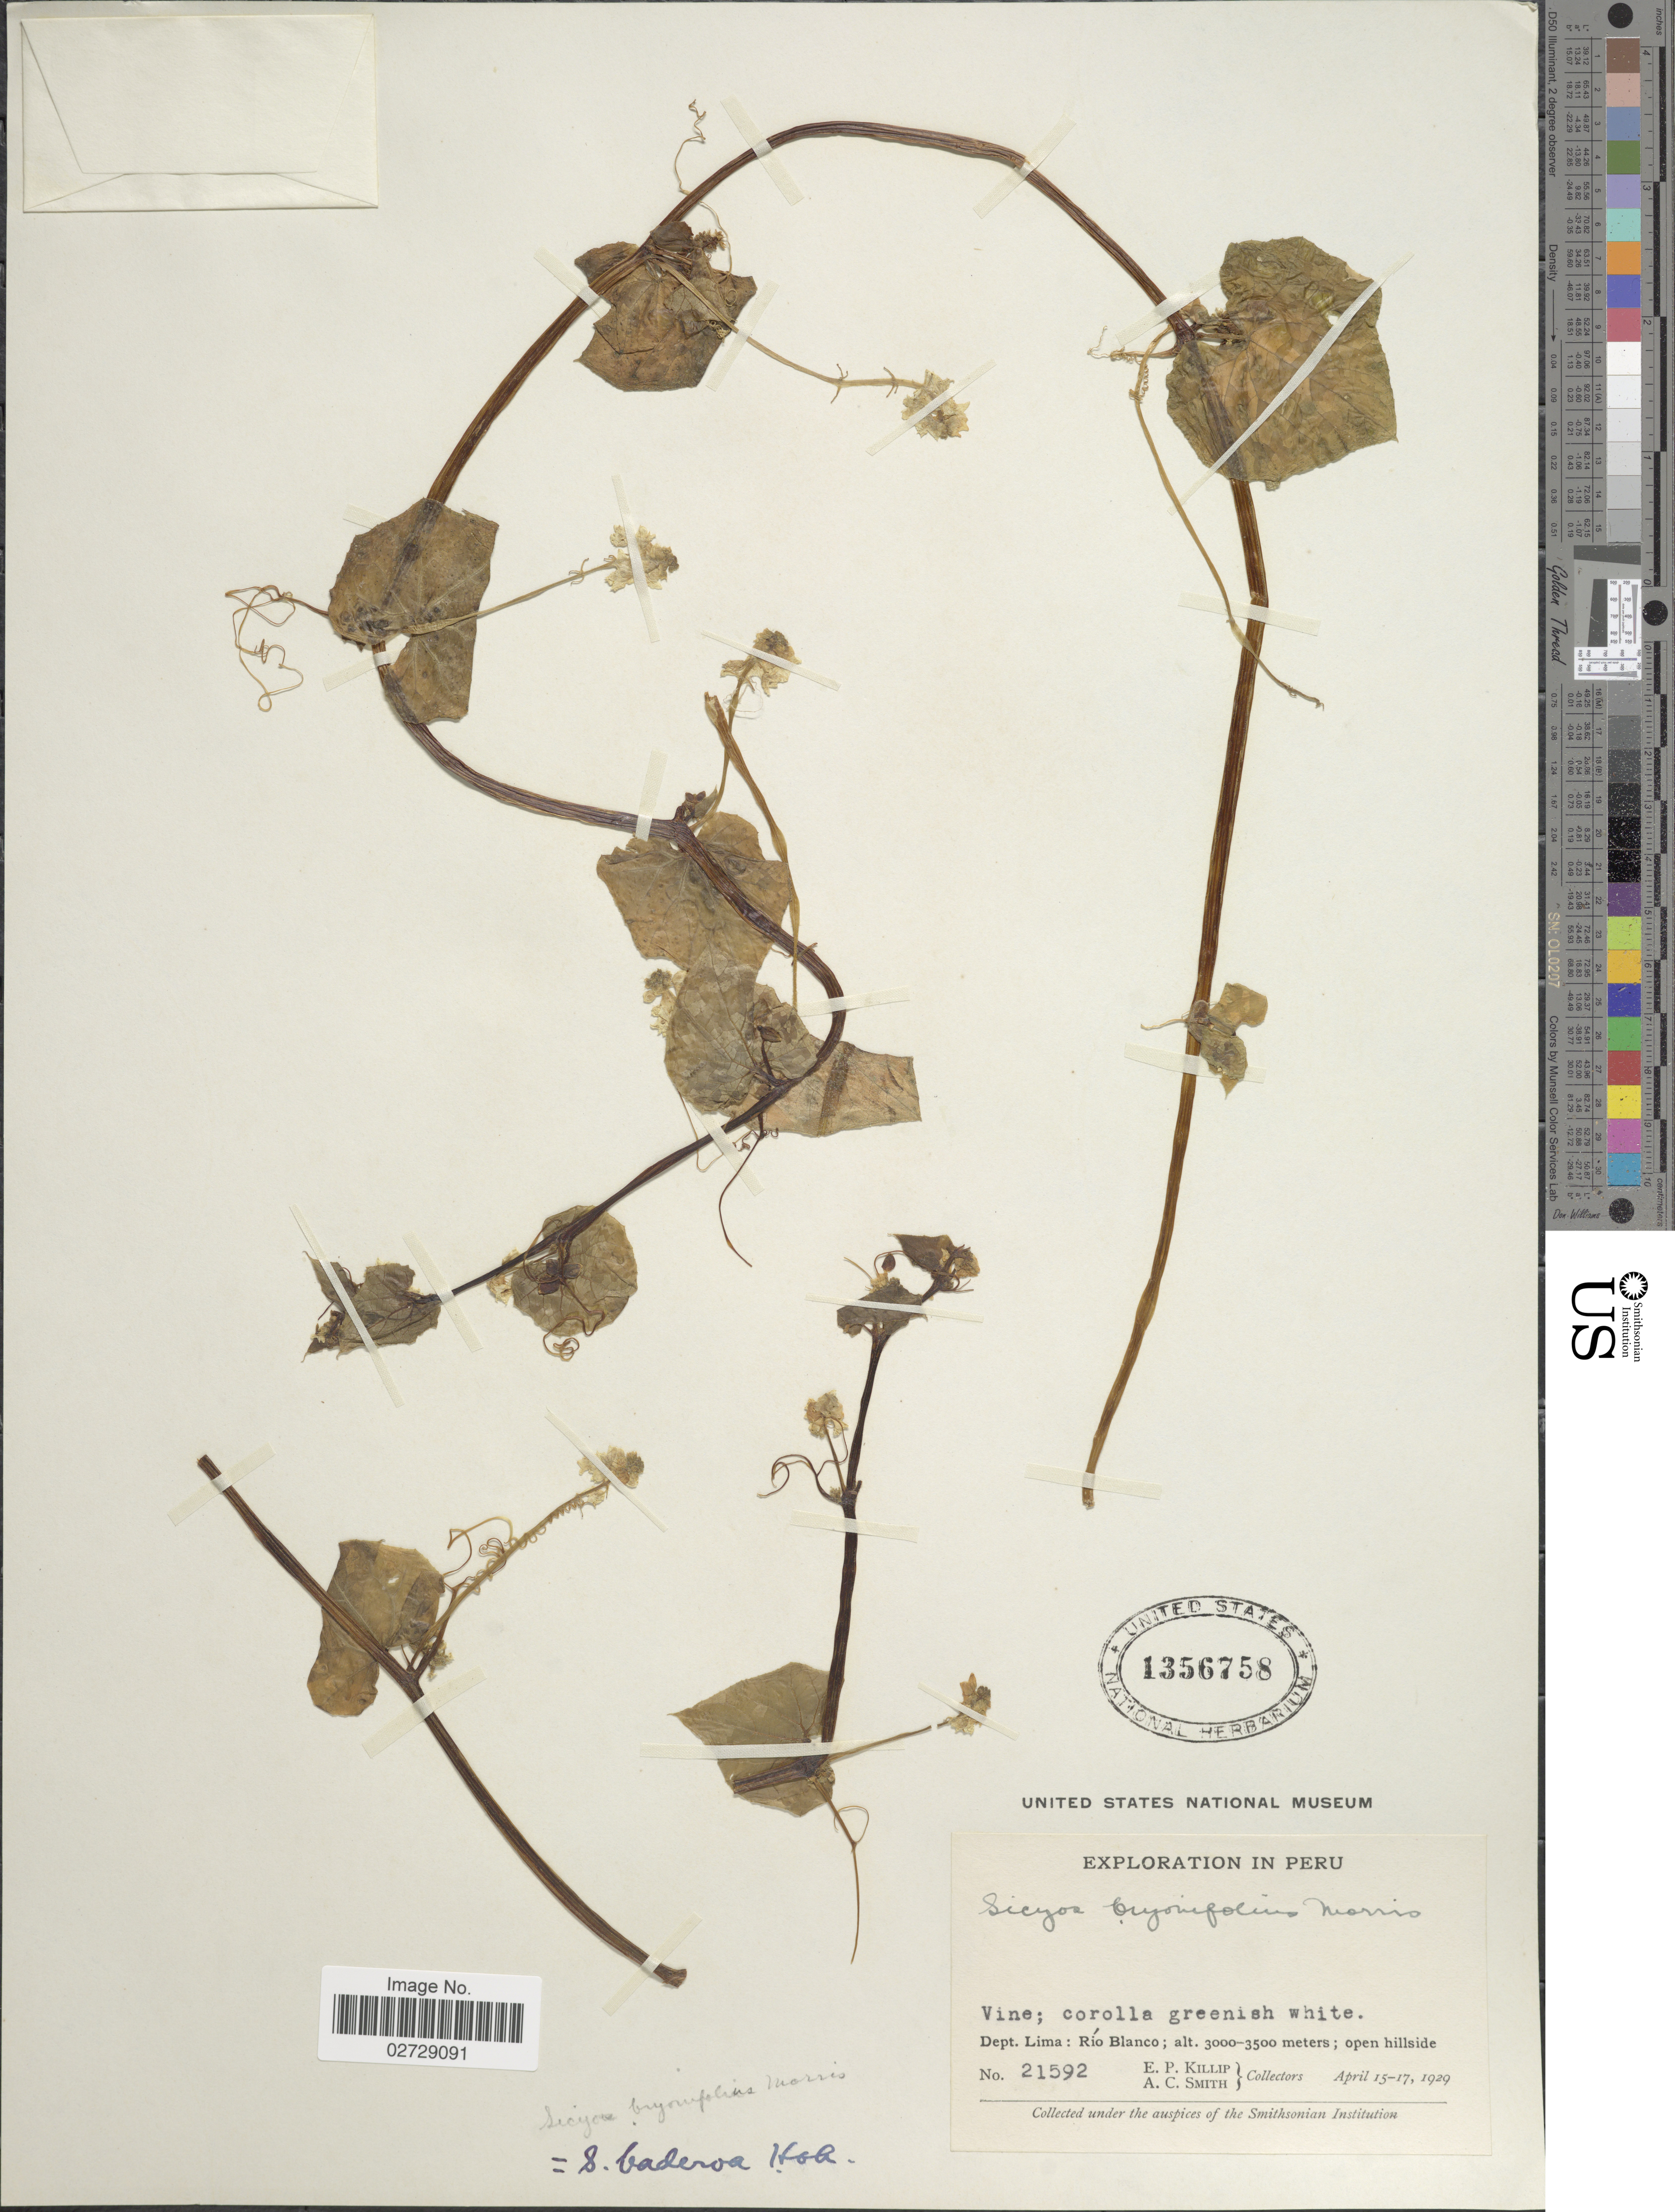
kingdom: Plantae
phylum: Tracheophyta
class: Magnoliopsida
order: Cucurbitales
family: Cucurbitaceae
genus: Sicyos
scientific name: Sicyos baderoa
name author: Hook. & Arn.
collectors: E. P. Killip & A. C. Smith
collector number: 21592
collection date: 1929-04-15/1929-04-17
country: Peru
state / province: Lima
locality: Dept. Lima: Rio Blanco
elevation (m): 3000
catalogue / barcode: US 1356758